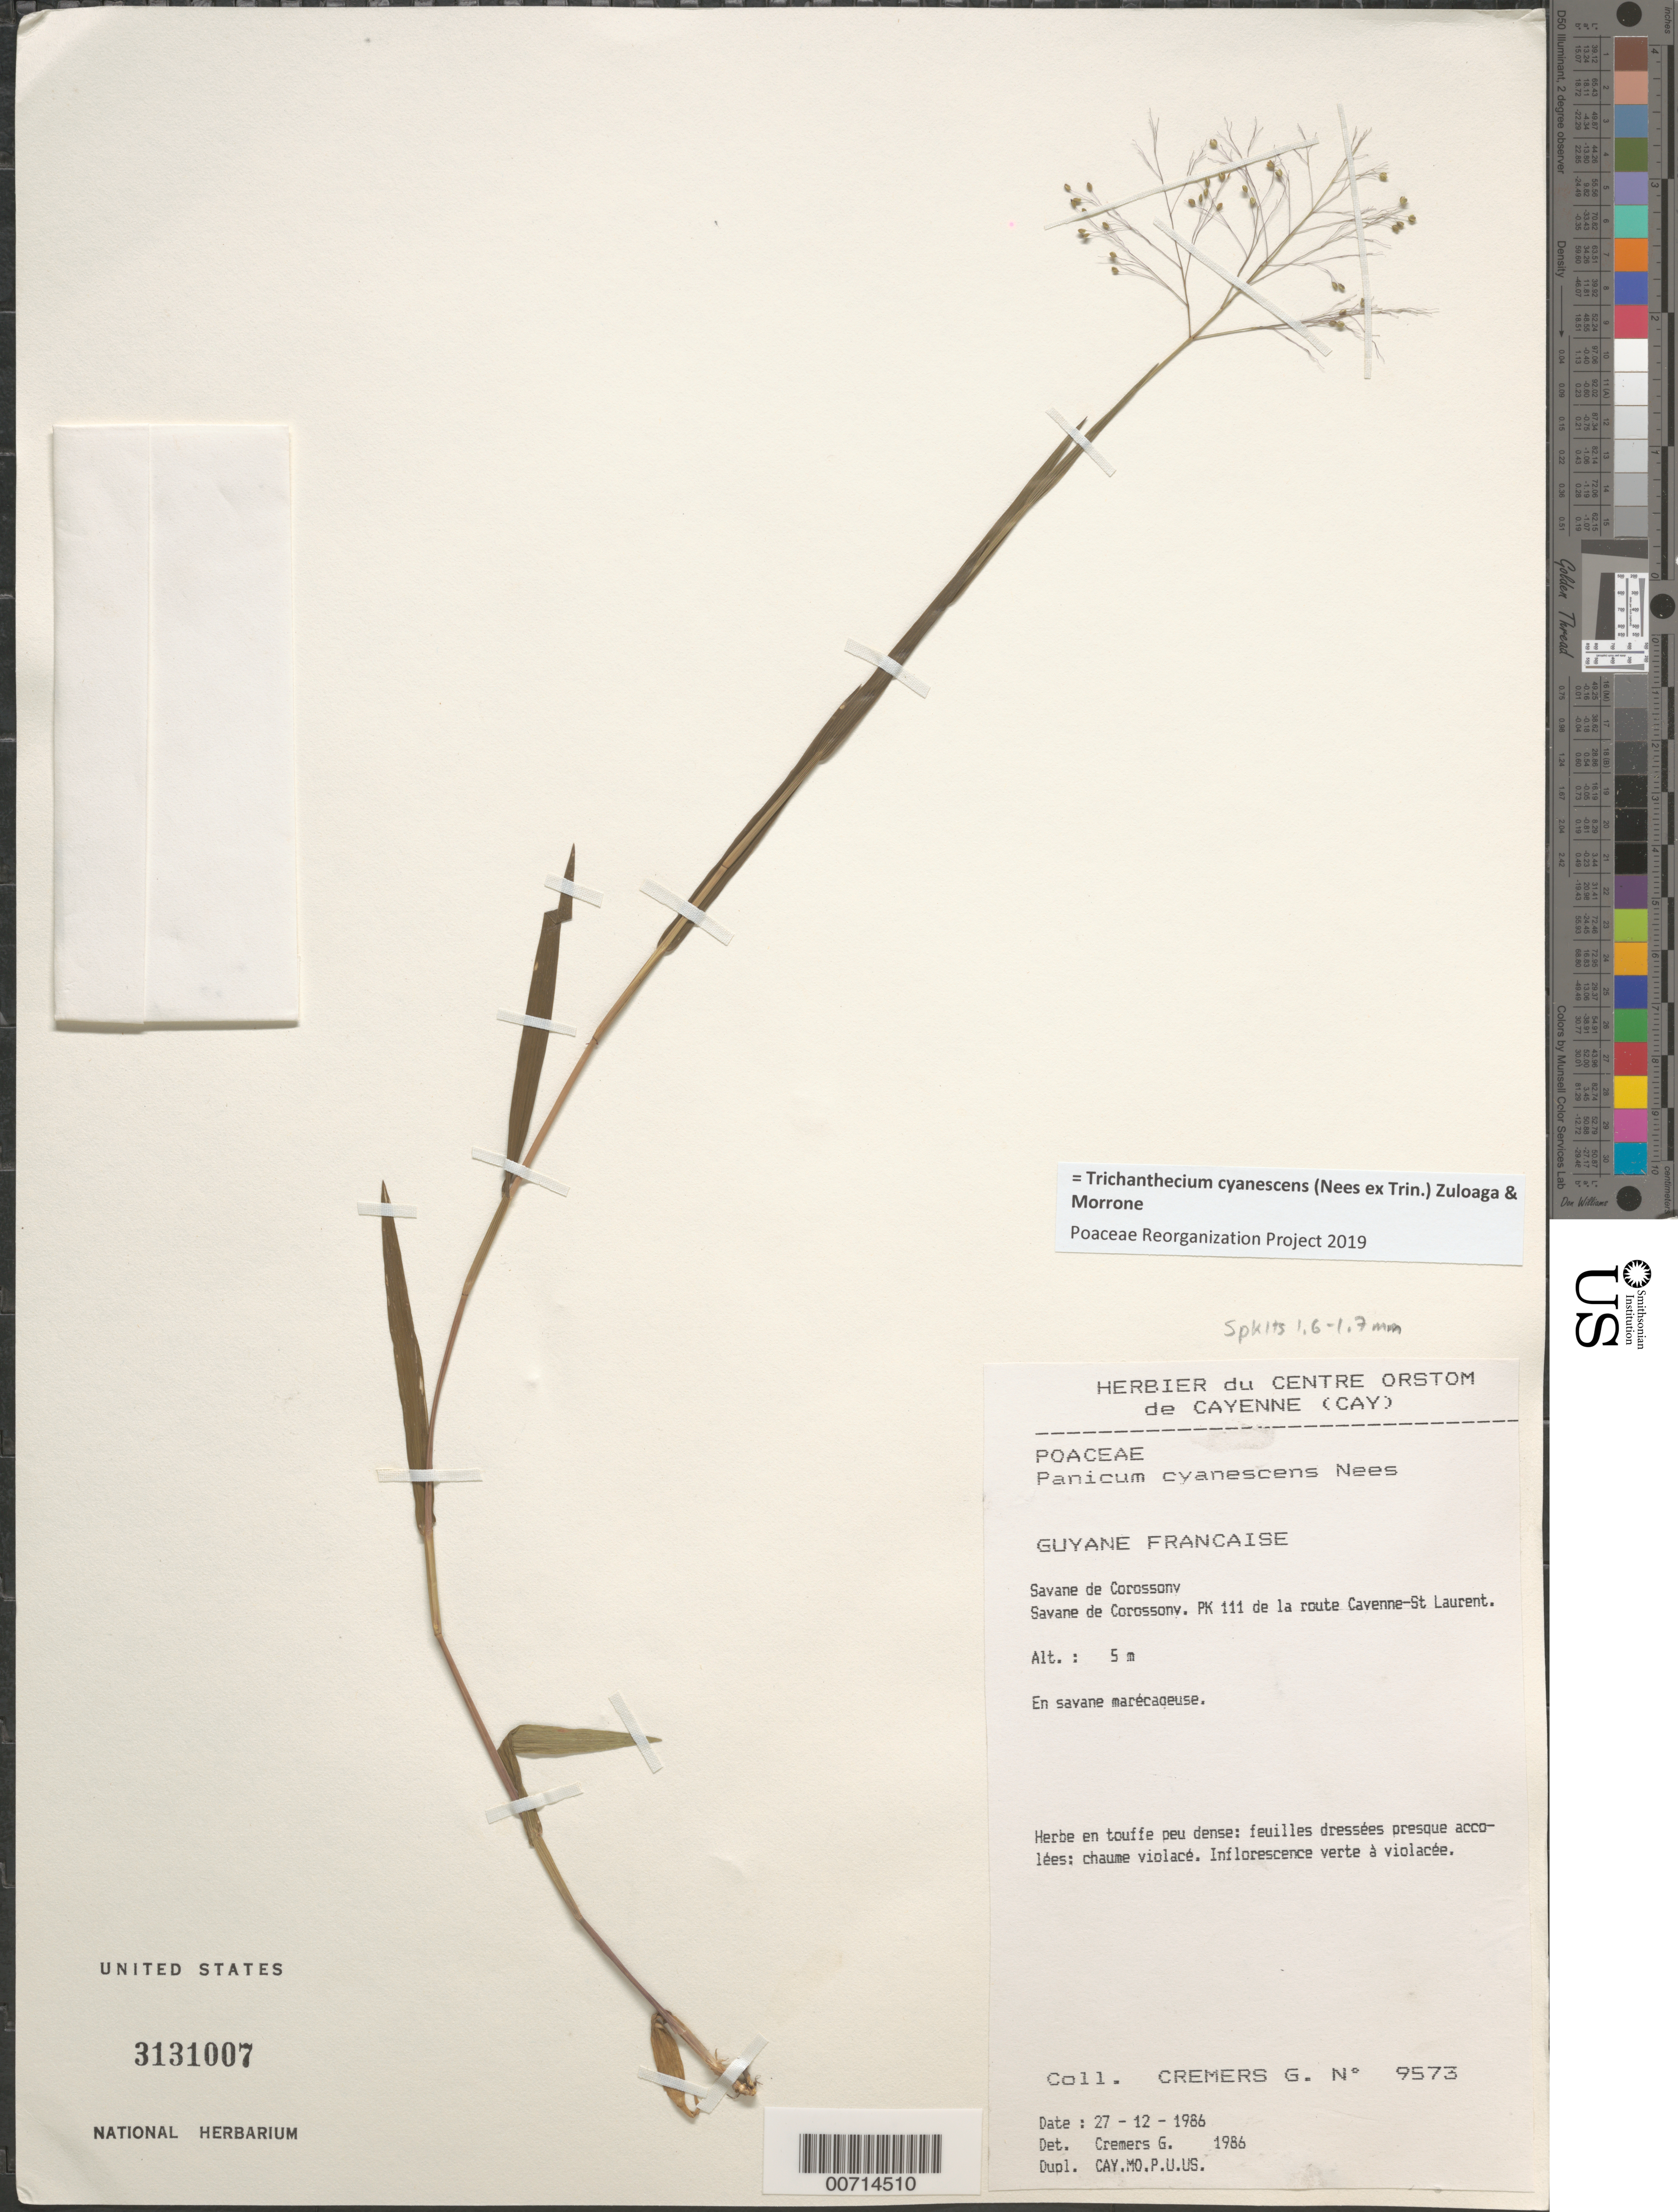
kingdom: Plantae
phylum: Tracheophyta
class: Liliopsida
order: Poales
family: Poaceae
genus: Trichanthecium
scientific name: Trichanthecium cyanescens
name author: (Nees ex Trin.) Zuloaga & Morrone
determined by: Poaceae Reorganization Project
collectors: G. Cremers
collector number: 9573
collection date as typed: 27-Dec-86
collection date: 1986-12-27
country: French Guiana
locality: Savane de Corossony, PK 111 de la route Cayenne-St. Laurent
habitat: Marshy savanna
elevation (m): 5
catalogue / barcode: US 3131007